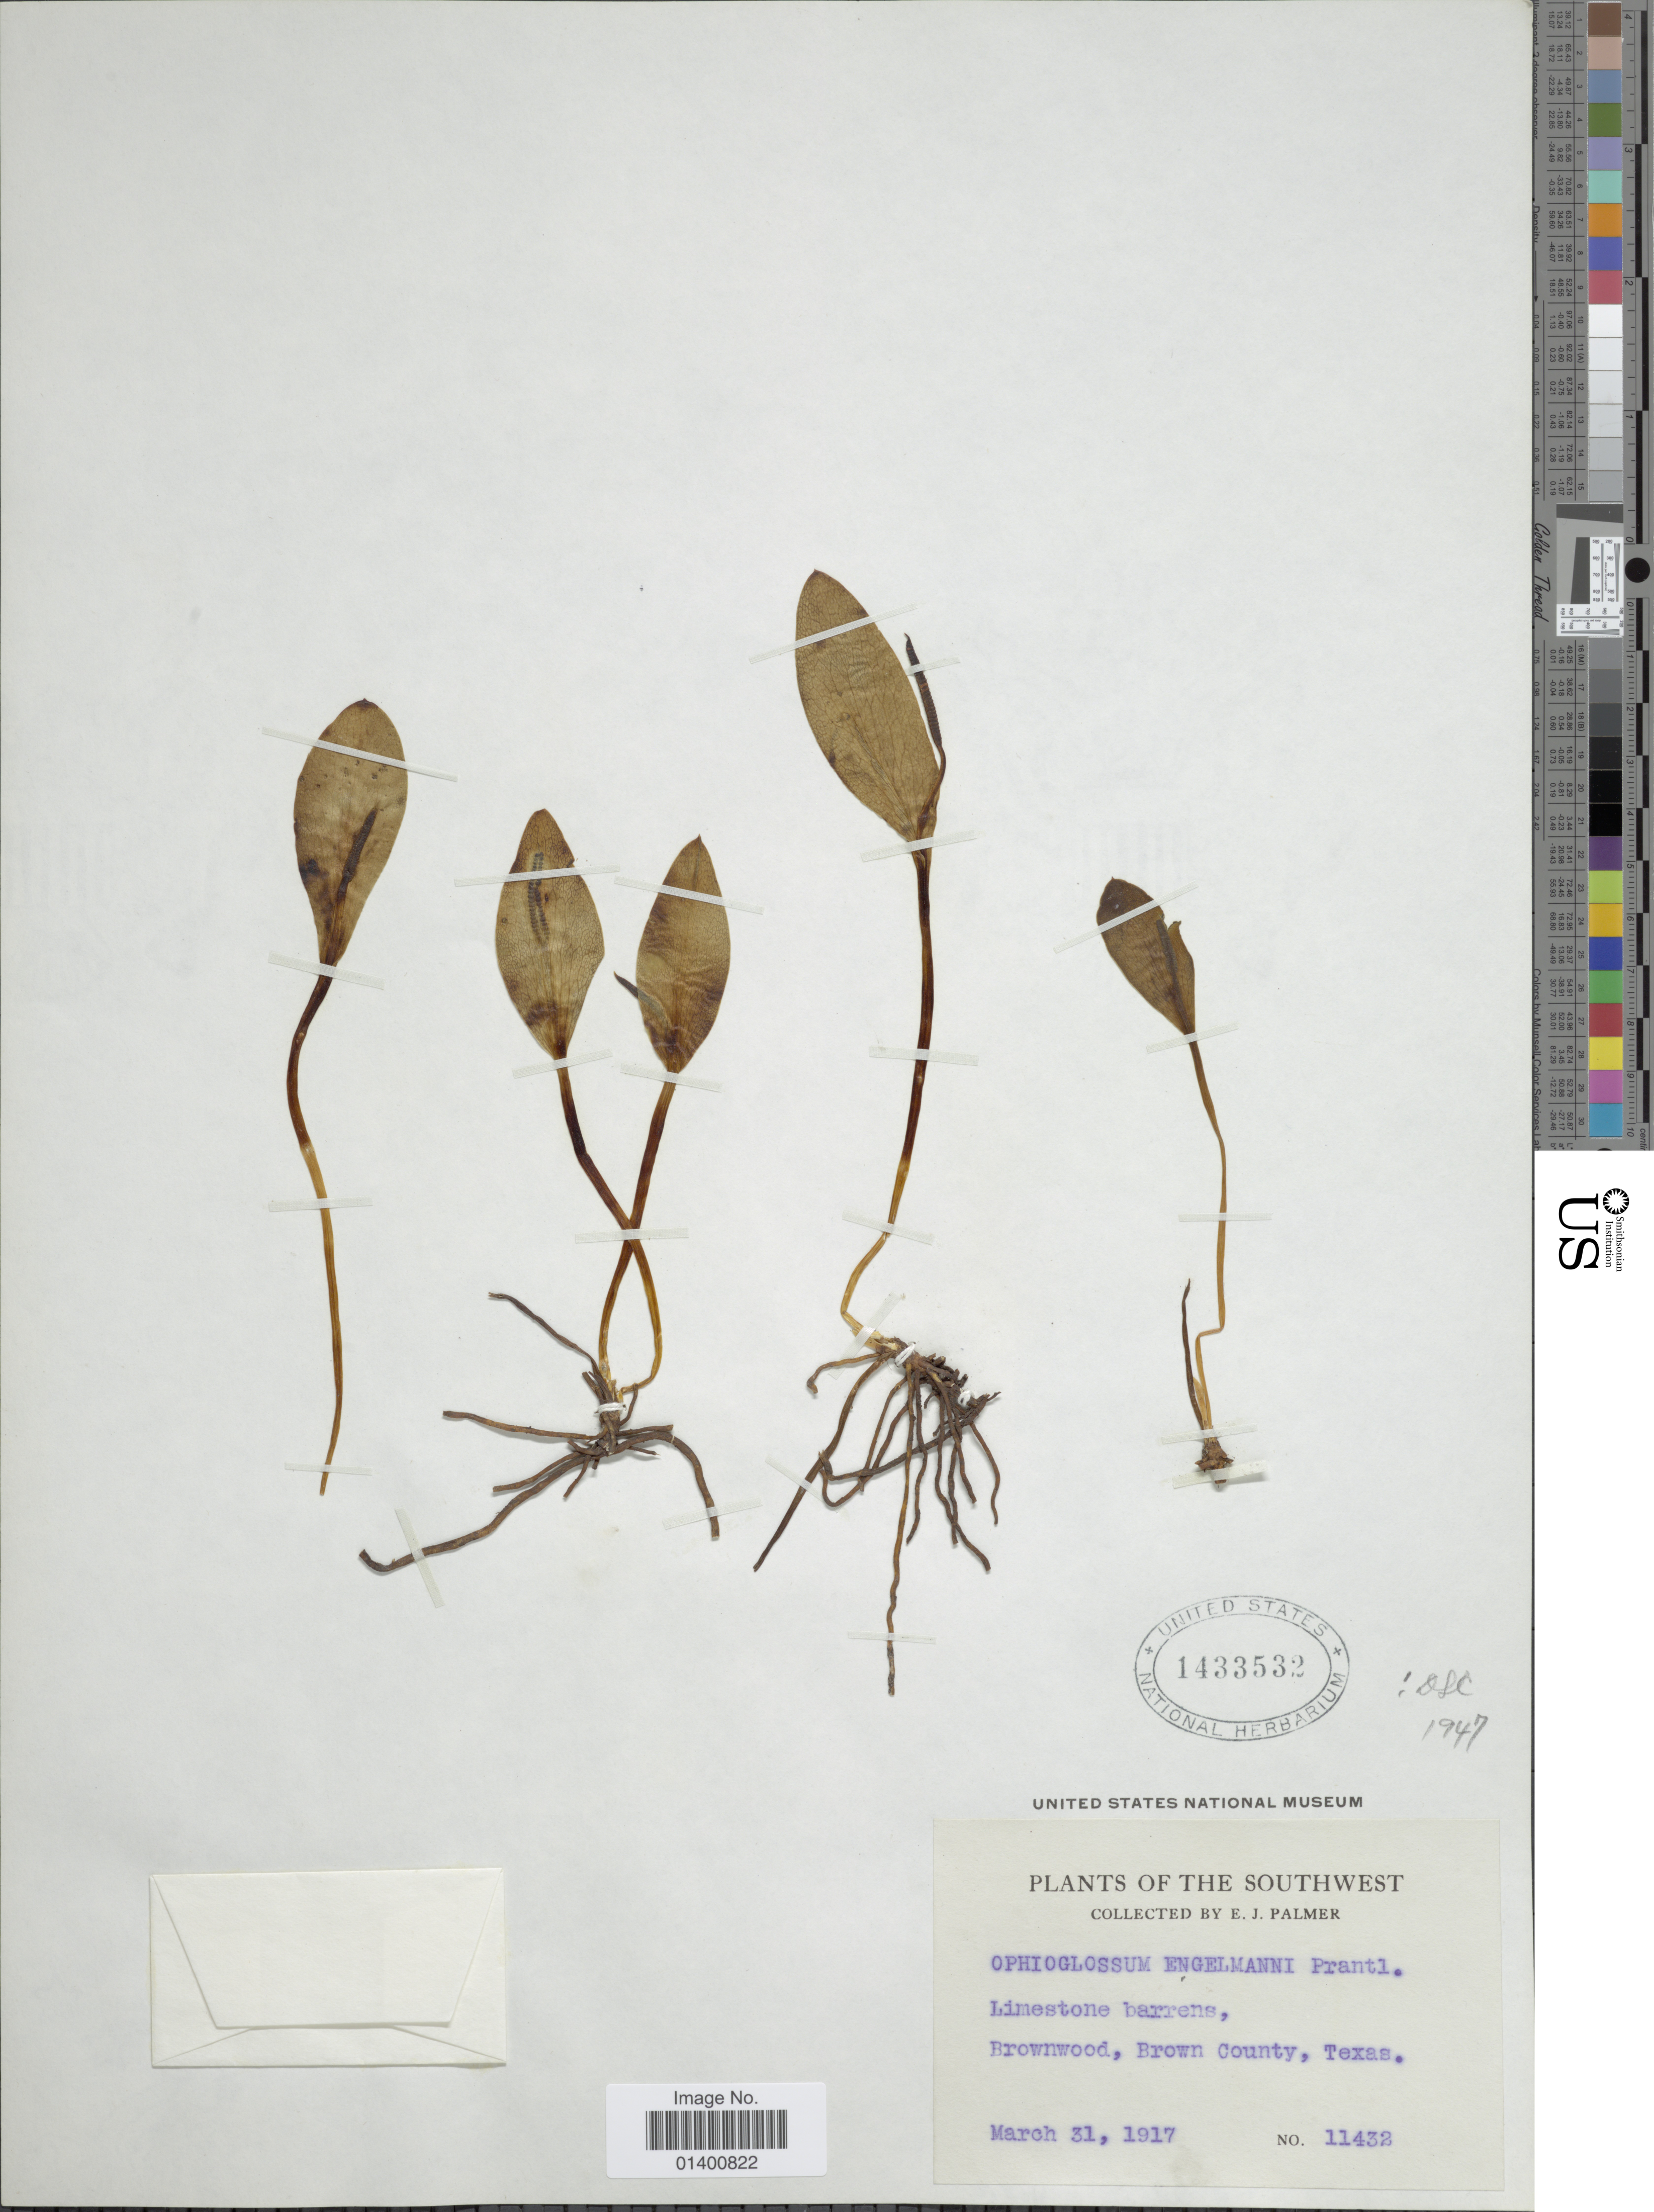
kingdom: Plantae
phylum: Tracheophyta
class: Polypodiopsida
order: Ophioglossales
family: Ophioglossaceae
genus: Ophioglossum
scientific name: Ophioglossum engelmannii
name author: Prantl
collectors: E. J. Palmer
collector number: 11432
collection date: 1917-03-31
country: United States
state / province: Texas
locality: Southwest, Brownwood, Brown County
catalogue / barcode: US 1433532